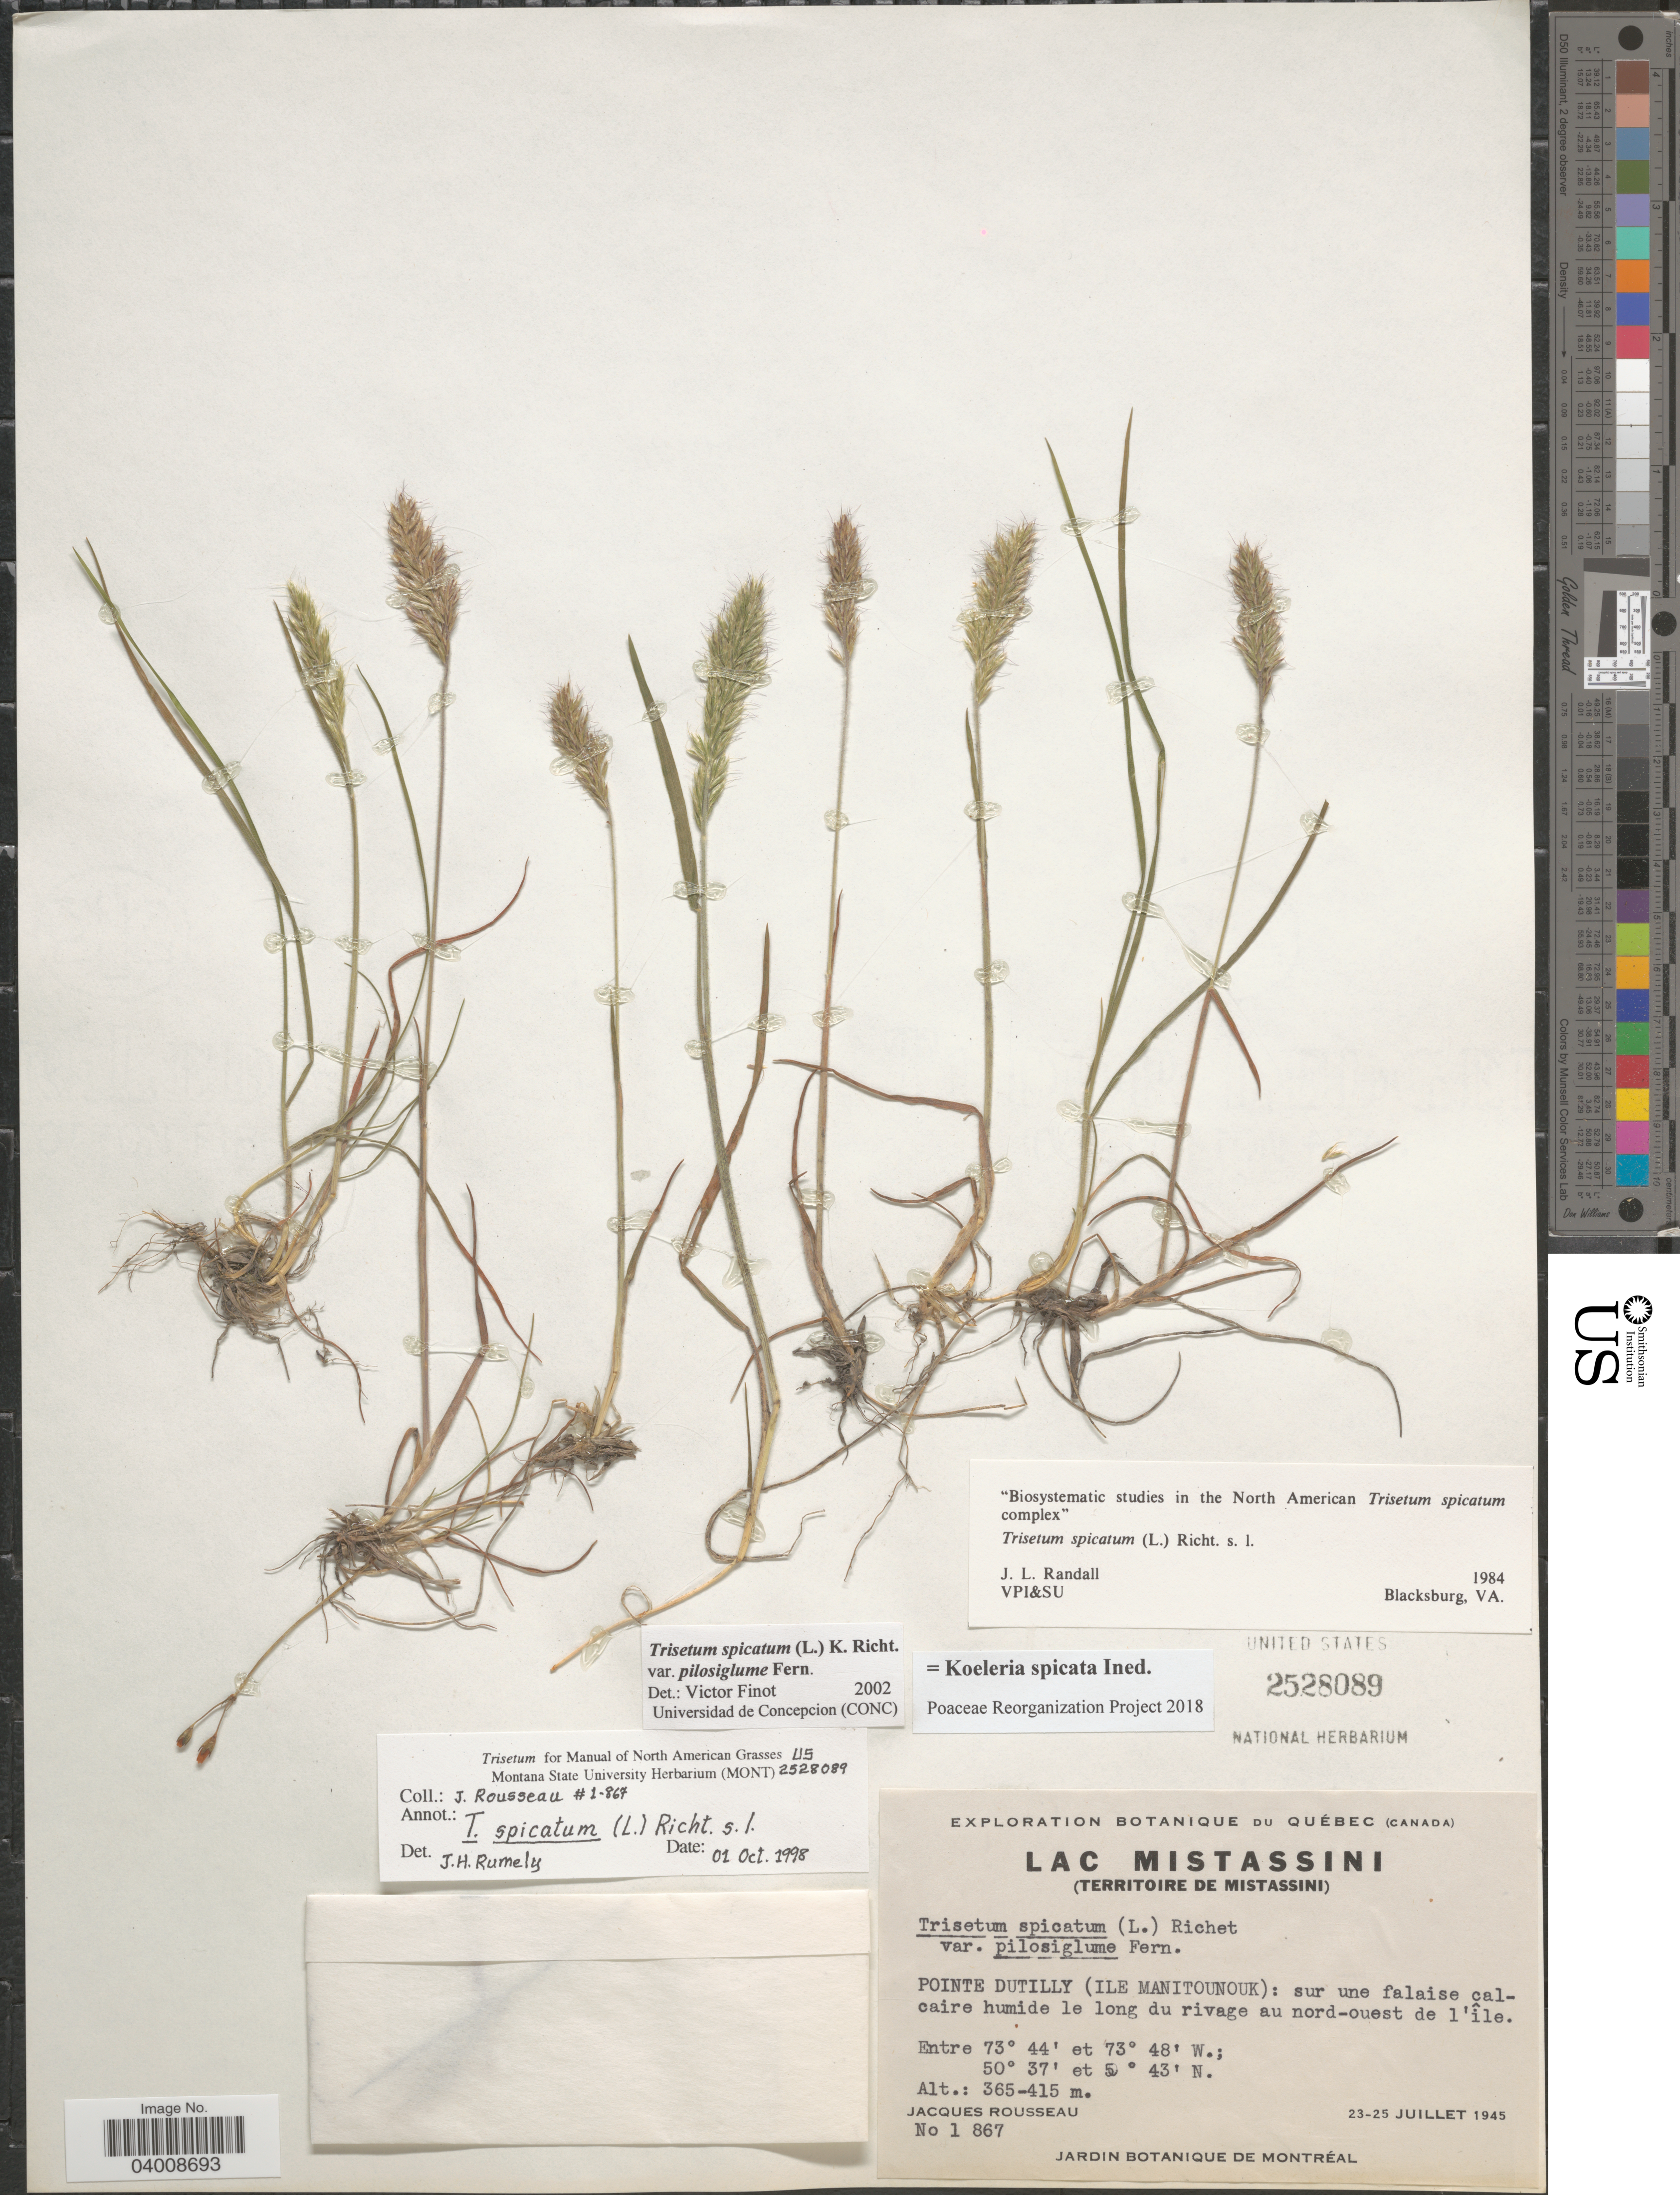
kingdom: Plantae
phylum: Tracheophyta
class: Liliopsida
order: Poales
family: Poaceae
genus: Koeleria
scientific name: Koeleria spicata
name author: (L.) Barberá et al.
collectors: J. Rousseau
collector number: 1867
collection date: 1945-07-23/1945-07-25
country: Canada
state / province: Quebec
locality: Lac Mistassini (Territoire de Mistassini). Pointe Dutilly (Ile Manitounouk): sur une falaise calcaire humide le long du rivage au nord-ouest d l'île.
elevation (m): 365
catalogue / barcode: US 2528089